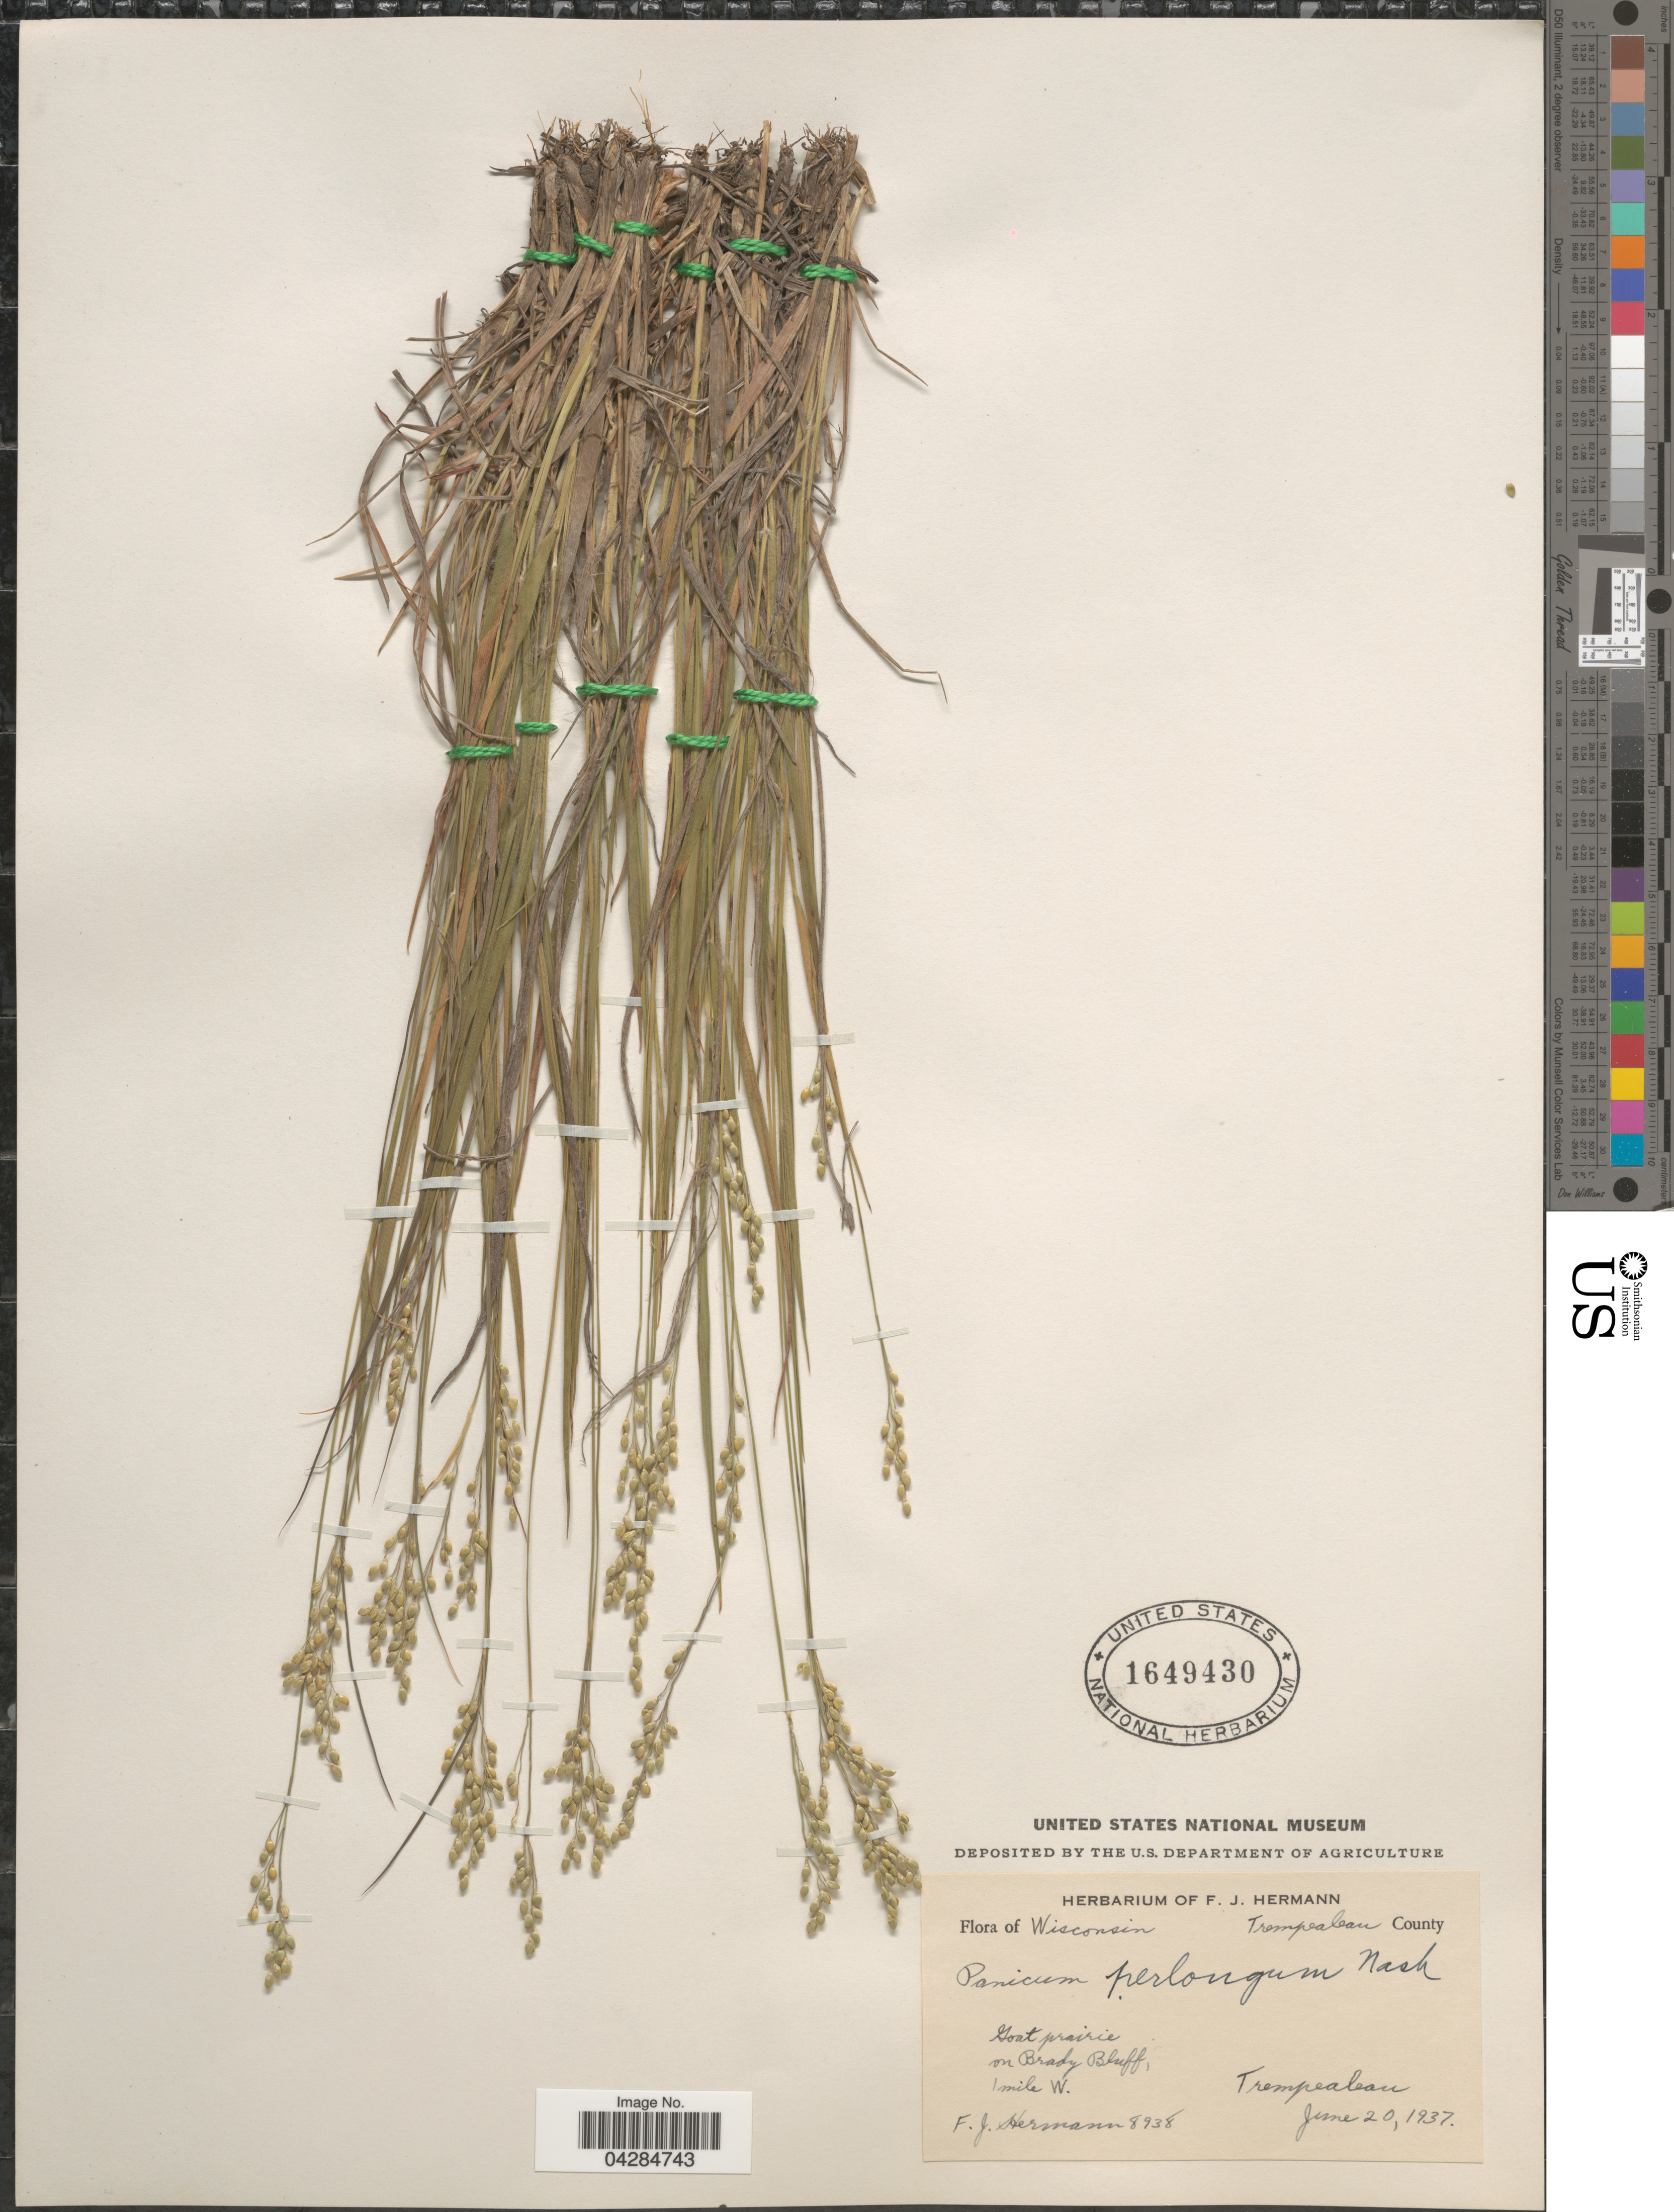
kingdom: Plantae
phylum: Tracheophyta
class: Liliopsida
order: Poales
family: Poaceae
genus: Dichanthelium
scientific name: Dichanthelium perlongum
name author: (Nash) Freckmann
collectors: F. J. Hermann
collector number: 8938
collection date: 1937-06-20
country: United States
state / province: Wisconsin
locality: Trempealeau County. Goat prairie on Brady Bluff, 1 mile W. Trempealeau.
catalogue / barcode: US 1649430